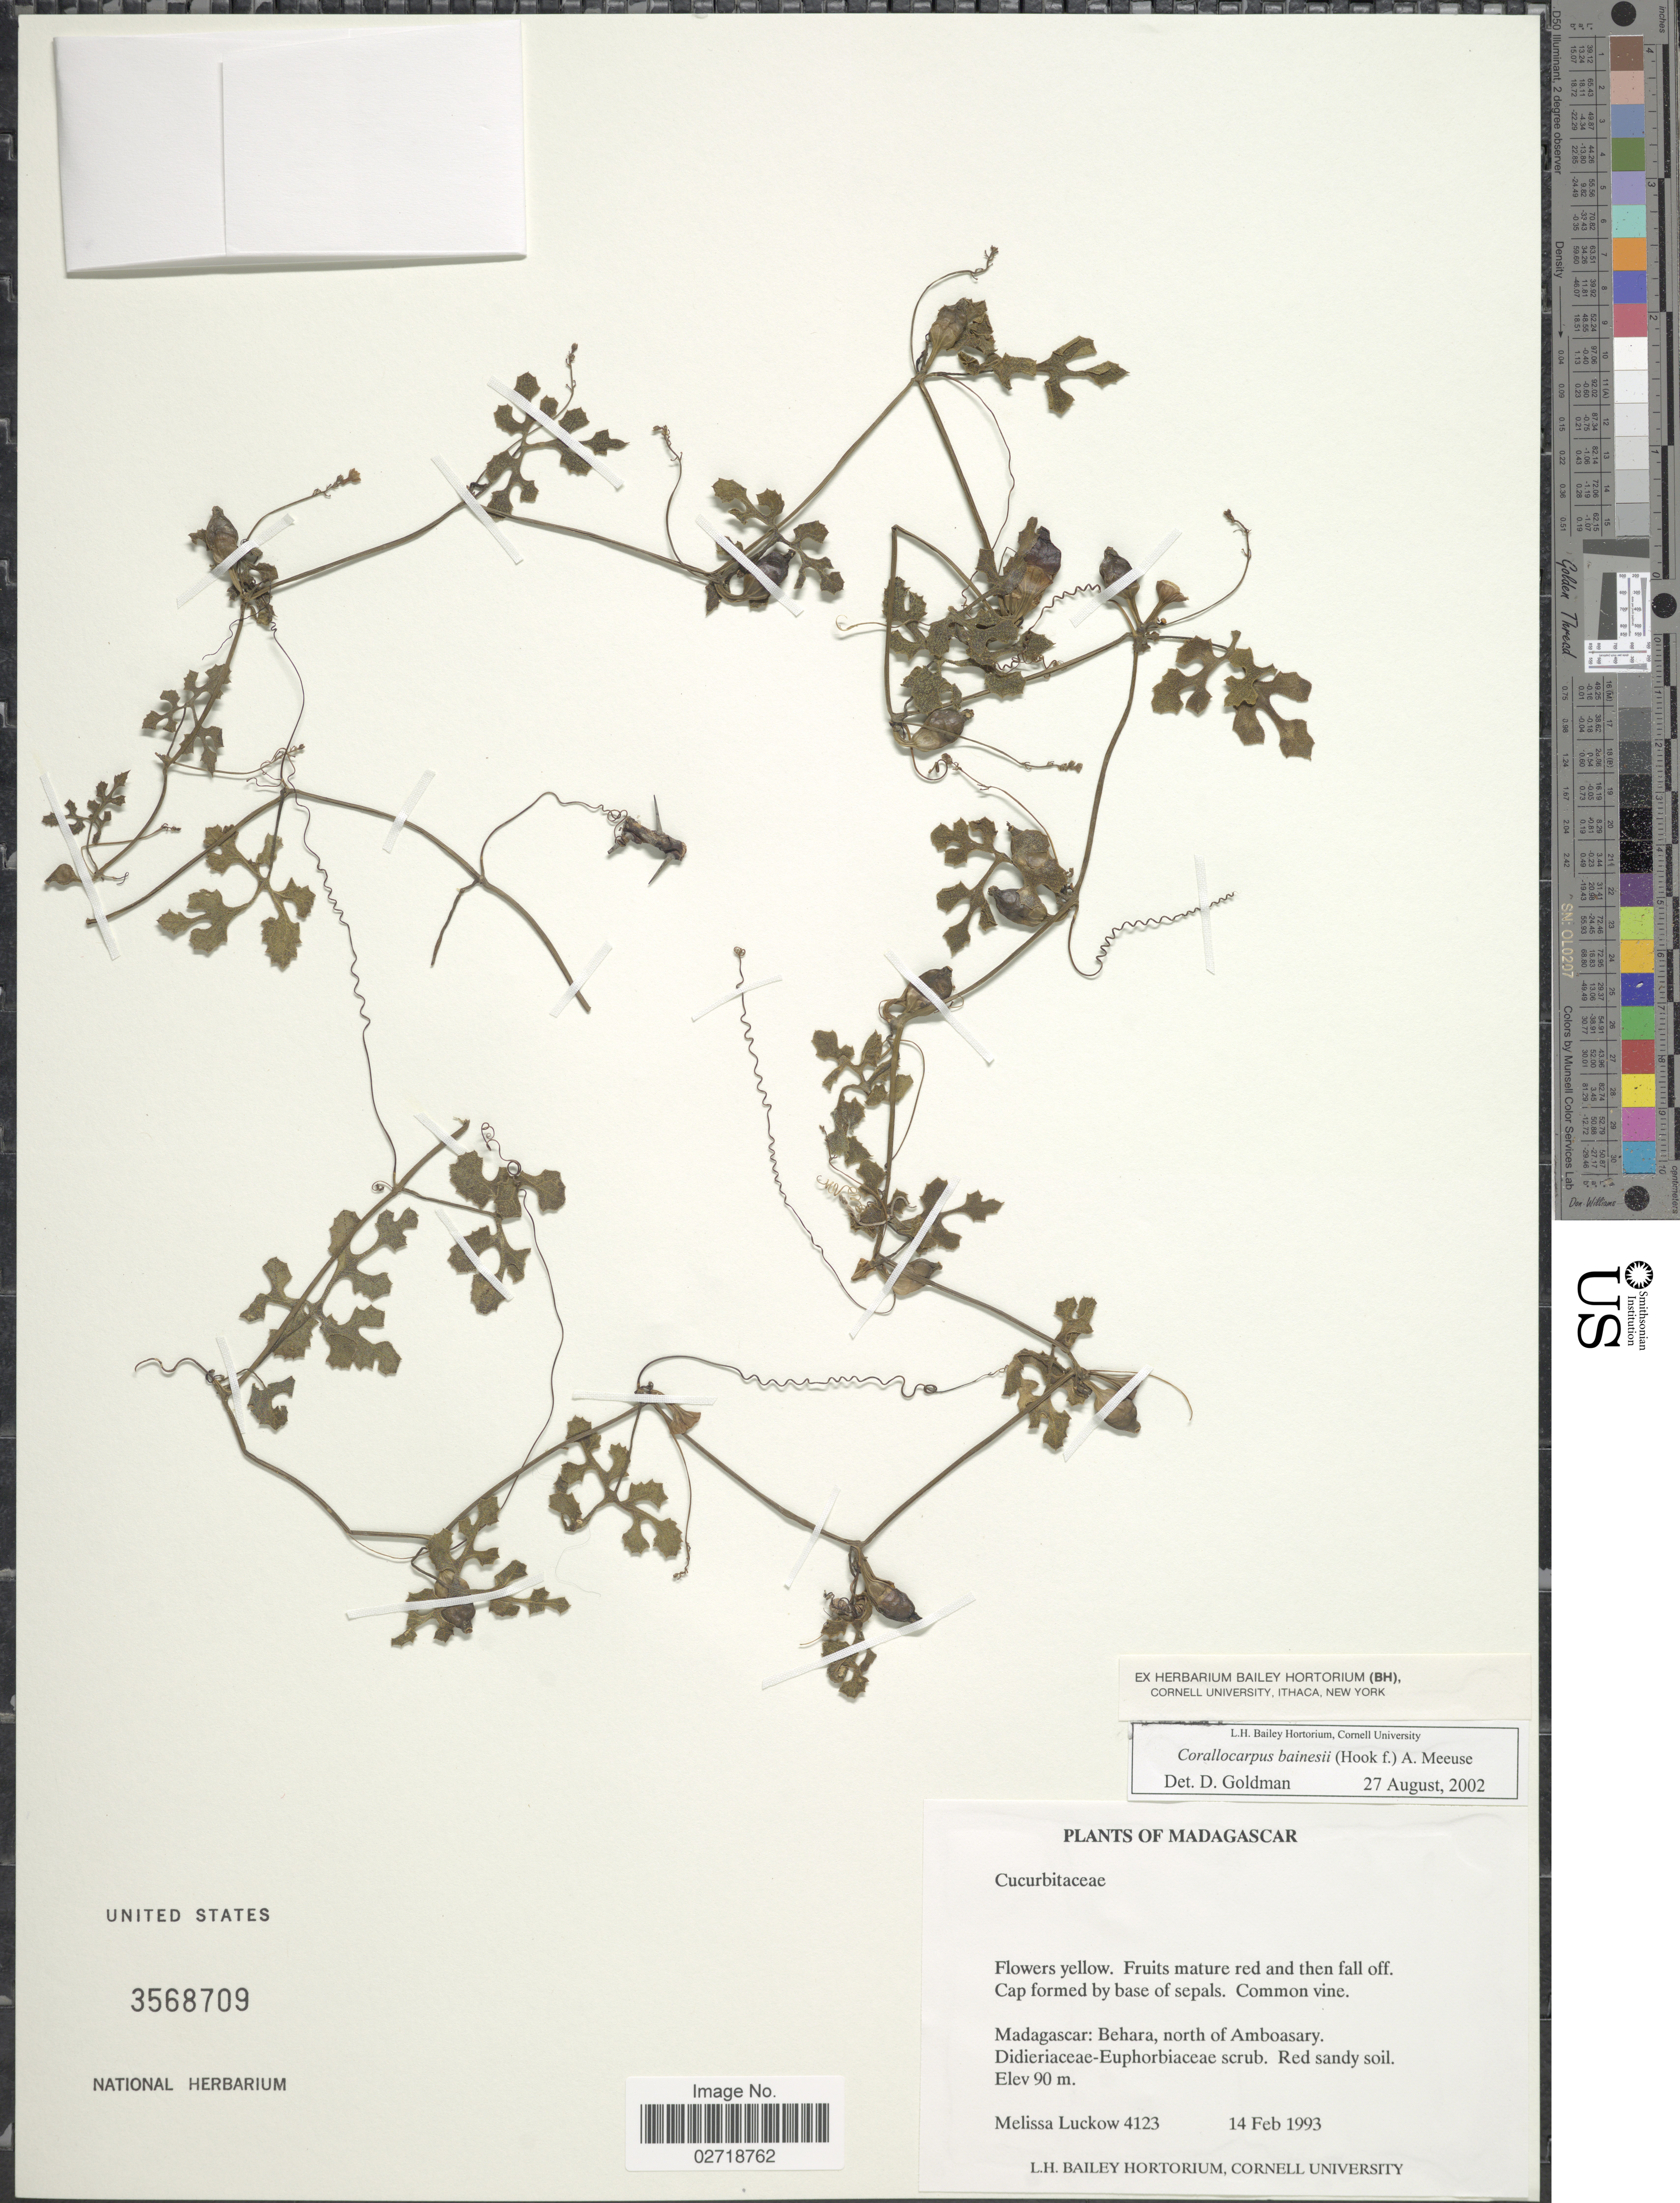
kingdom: Plantae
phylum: Tracheophyta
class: Magnoliopsida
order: Cucurbitales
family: Cucurbitaceae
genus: Corallocarpus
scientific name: Corallocarpus bainesii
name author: (Hook. f.) A. Meeuse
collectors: M. A. Luckow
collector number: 4123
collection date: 1993-02-14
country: Madagascar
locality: Behara, north of Amboasary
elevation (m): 90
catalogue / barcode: US 3568709